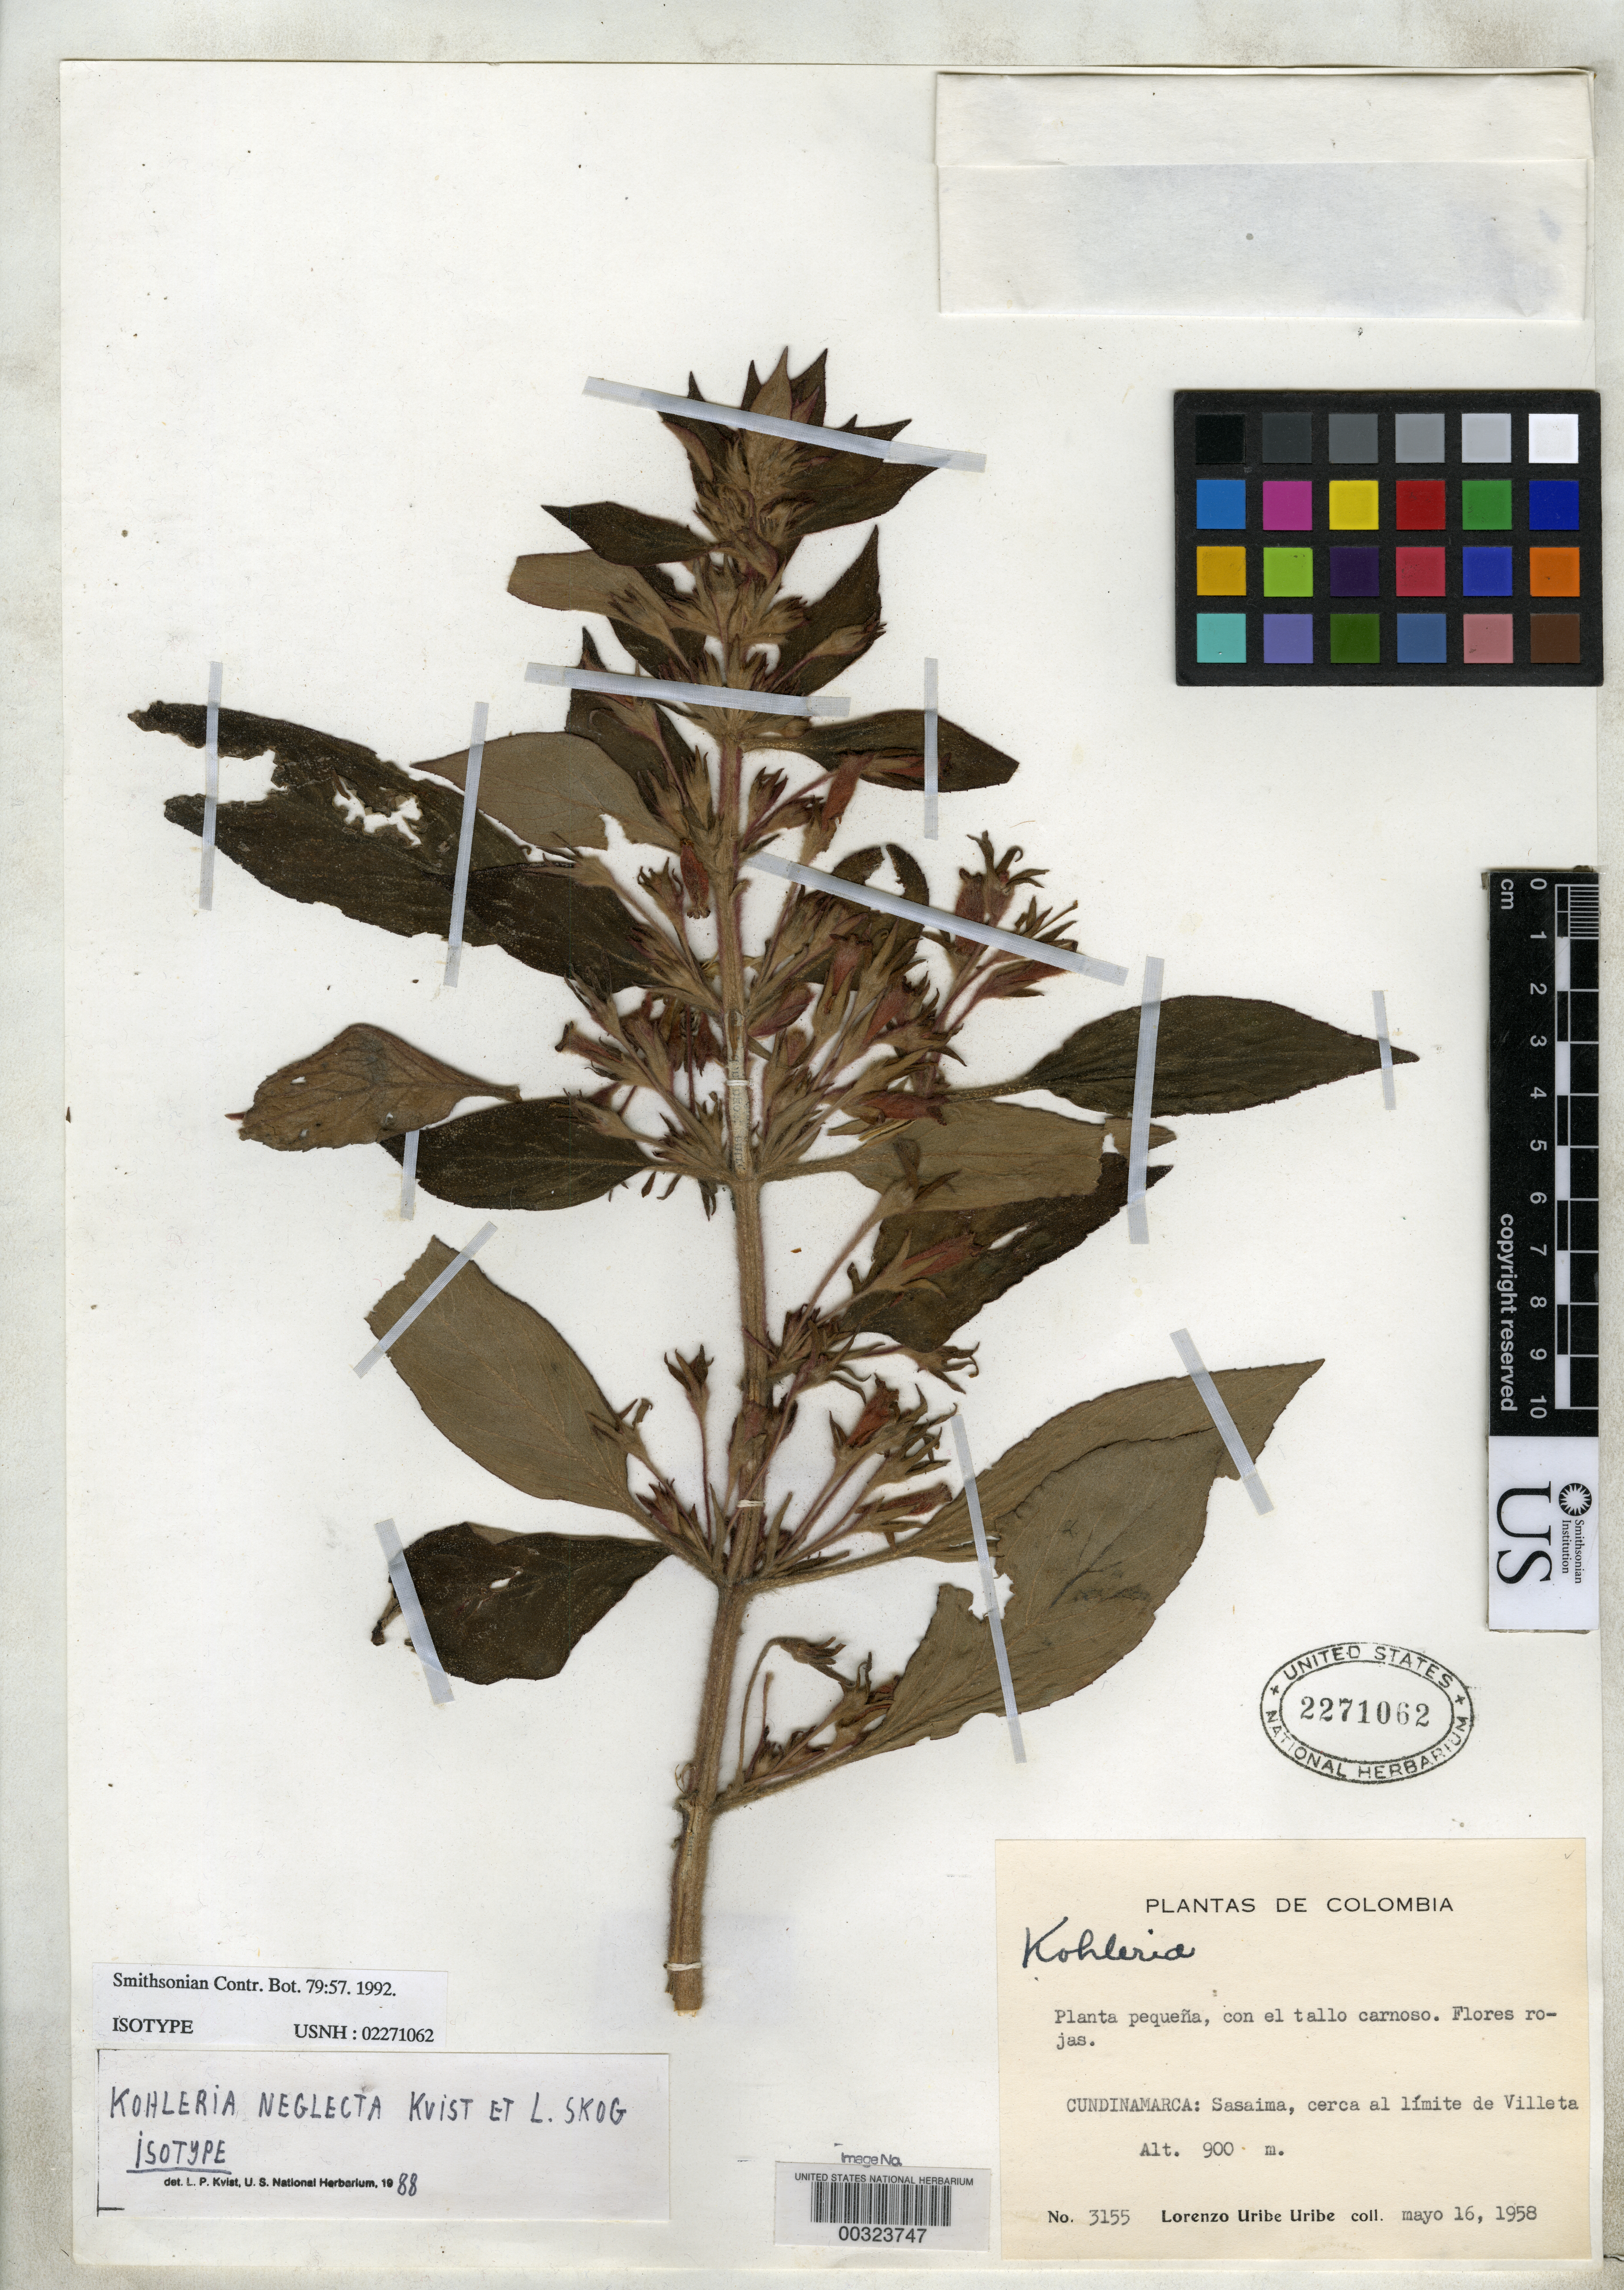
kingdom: Plantae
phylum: Tracheophyta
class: Magnoliopsida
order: Lamiales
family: Gesneriaceae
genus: Kohleria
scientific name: Kohleria neglecta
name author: L.P. Kvist & L.E. Skog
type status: Isotype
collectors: L. Uribe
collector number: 3155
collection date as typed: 16 May 1958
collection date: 1958-05-16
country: Colombia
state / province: Cundinamarca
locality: Sasaima, near Villeta Boundary.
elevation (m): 900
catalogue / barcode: US 2271062